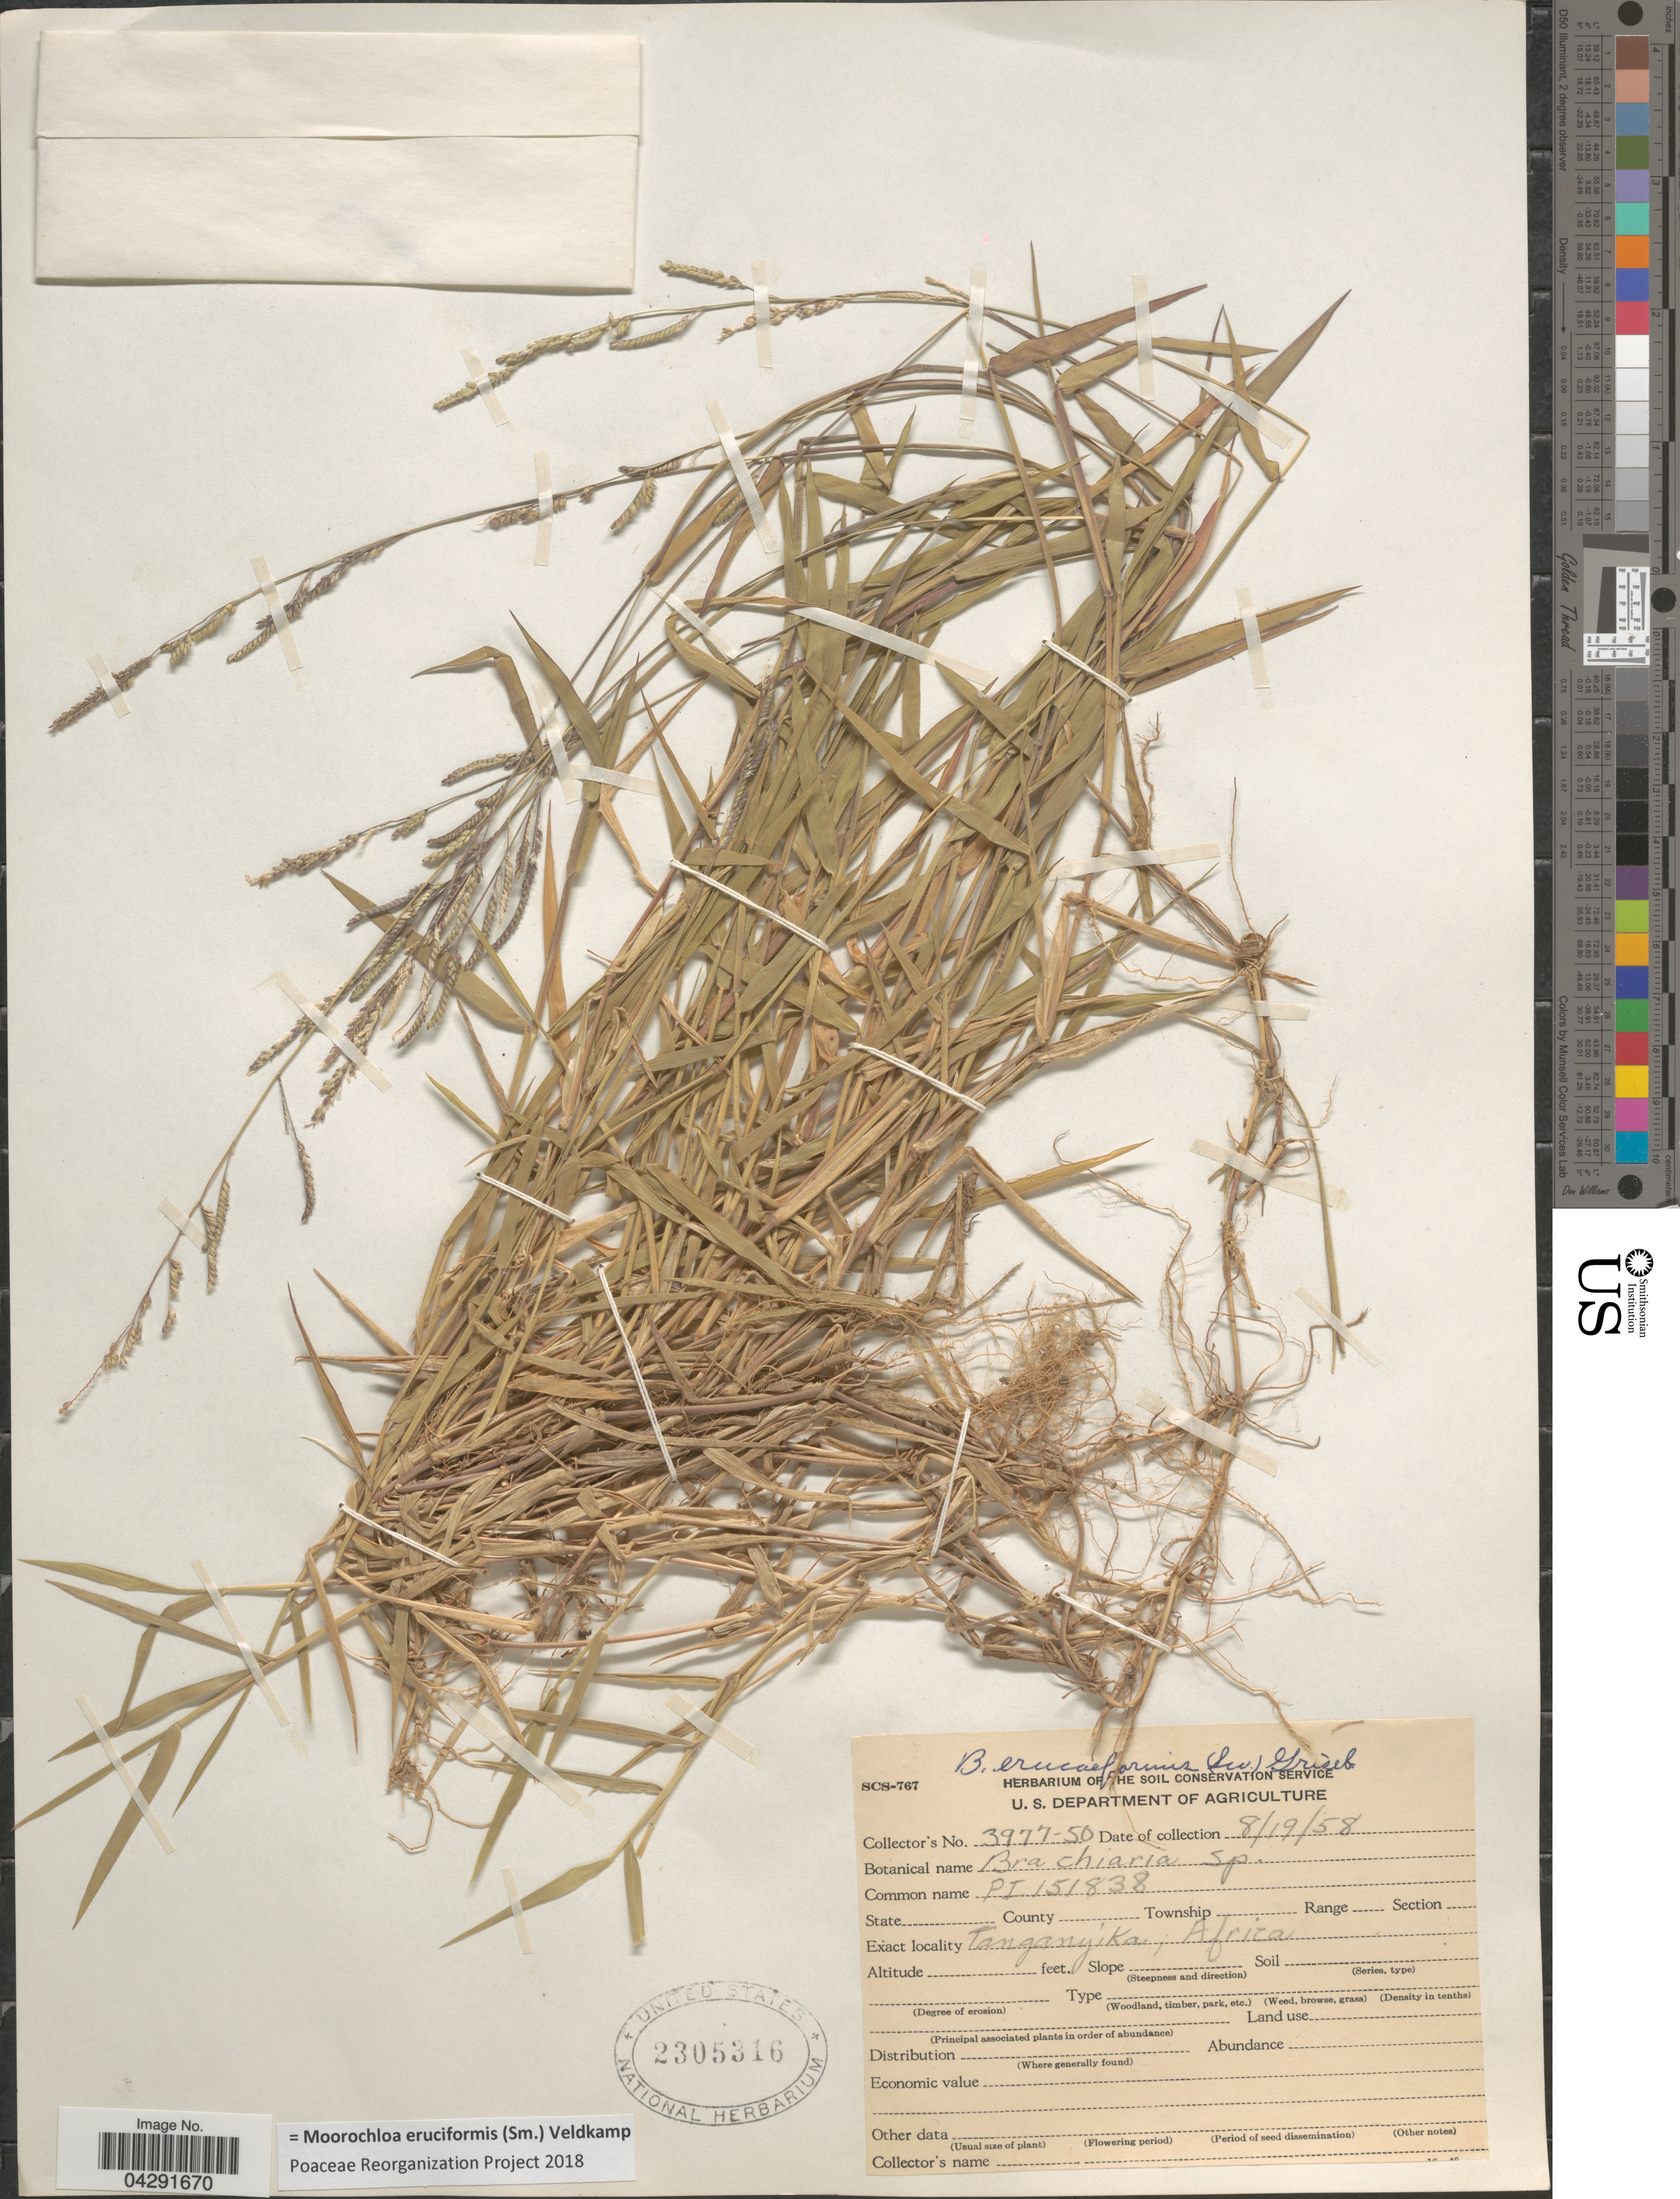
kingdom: Plantae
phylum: Tracheophyta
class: Liliopsida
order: Poales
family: Poaceae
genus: Moorochloa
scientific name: Moorochloa eruciformis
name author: (Sm.) Veldkamp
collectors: Herbarium of the Soil Conservation Service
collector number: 3977-50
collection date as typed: Transcribed d/m/y: 19/8/58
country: Tanzania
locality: Tanganyika.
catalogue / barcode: US 2305316